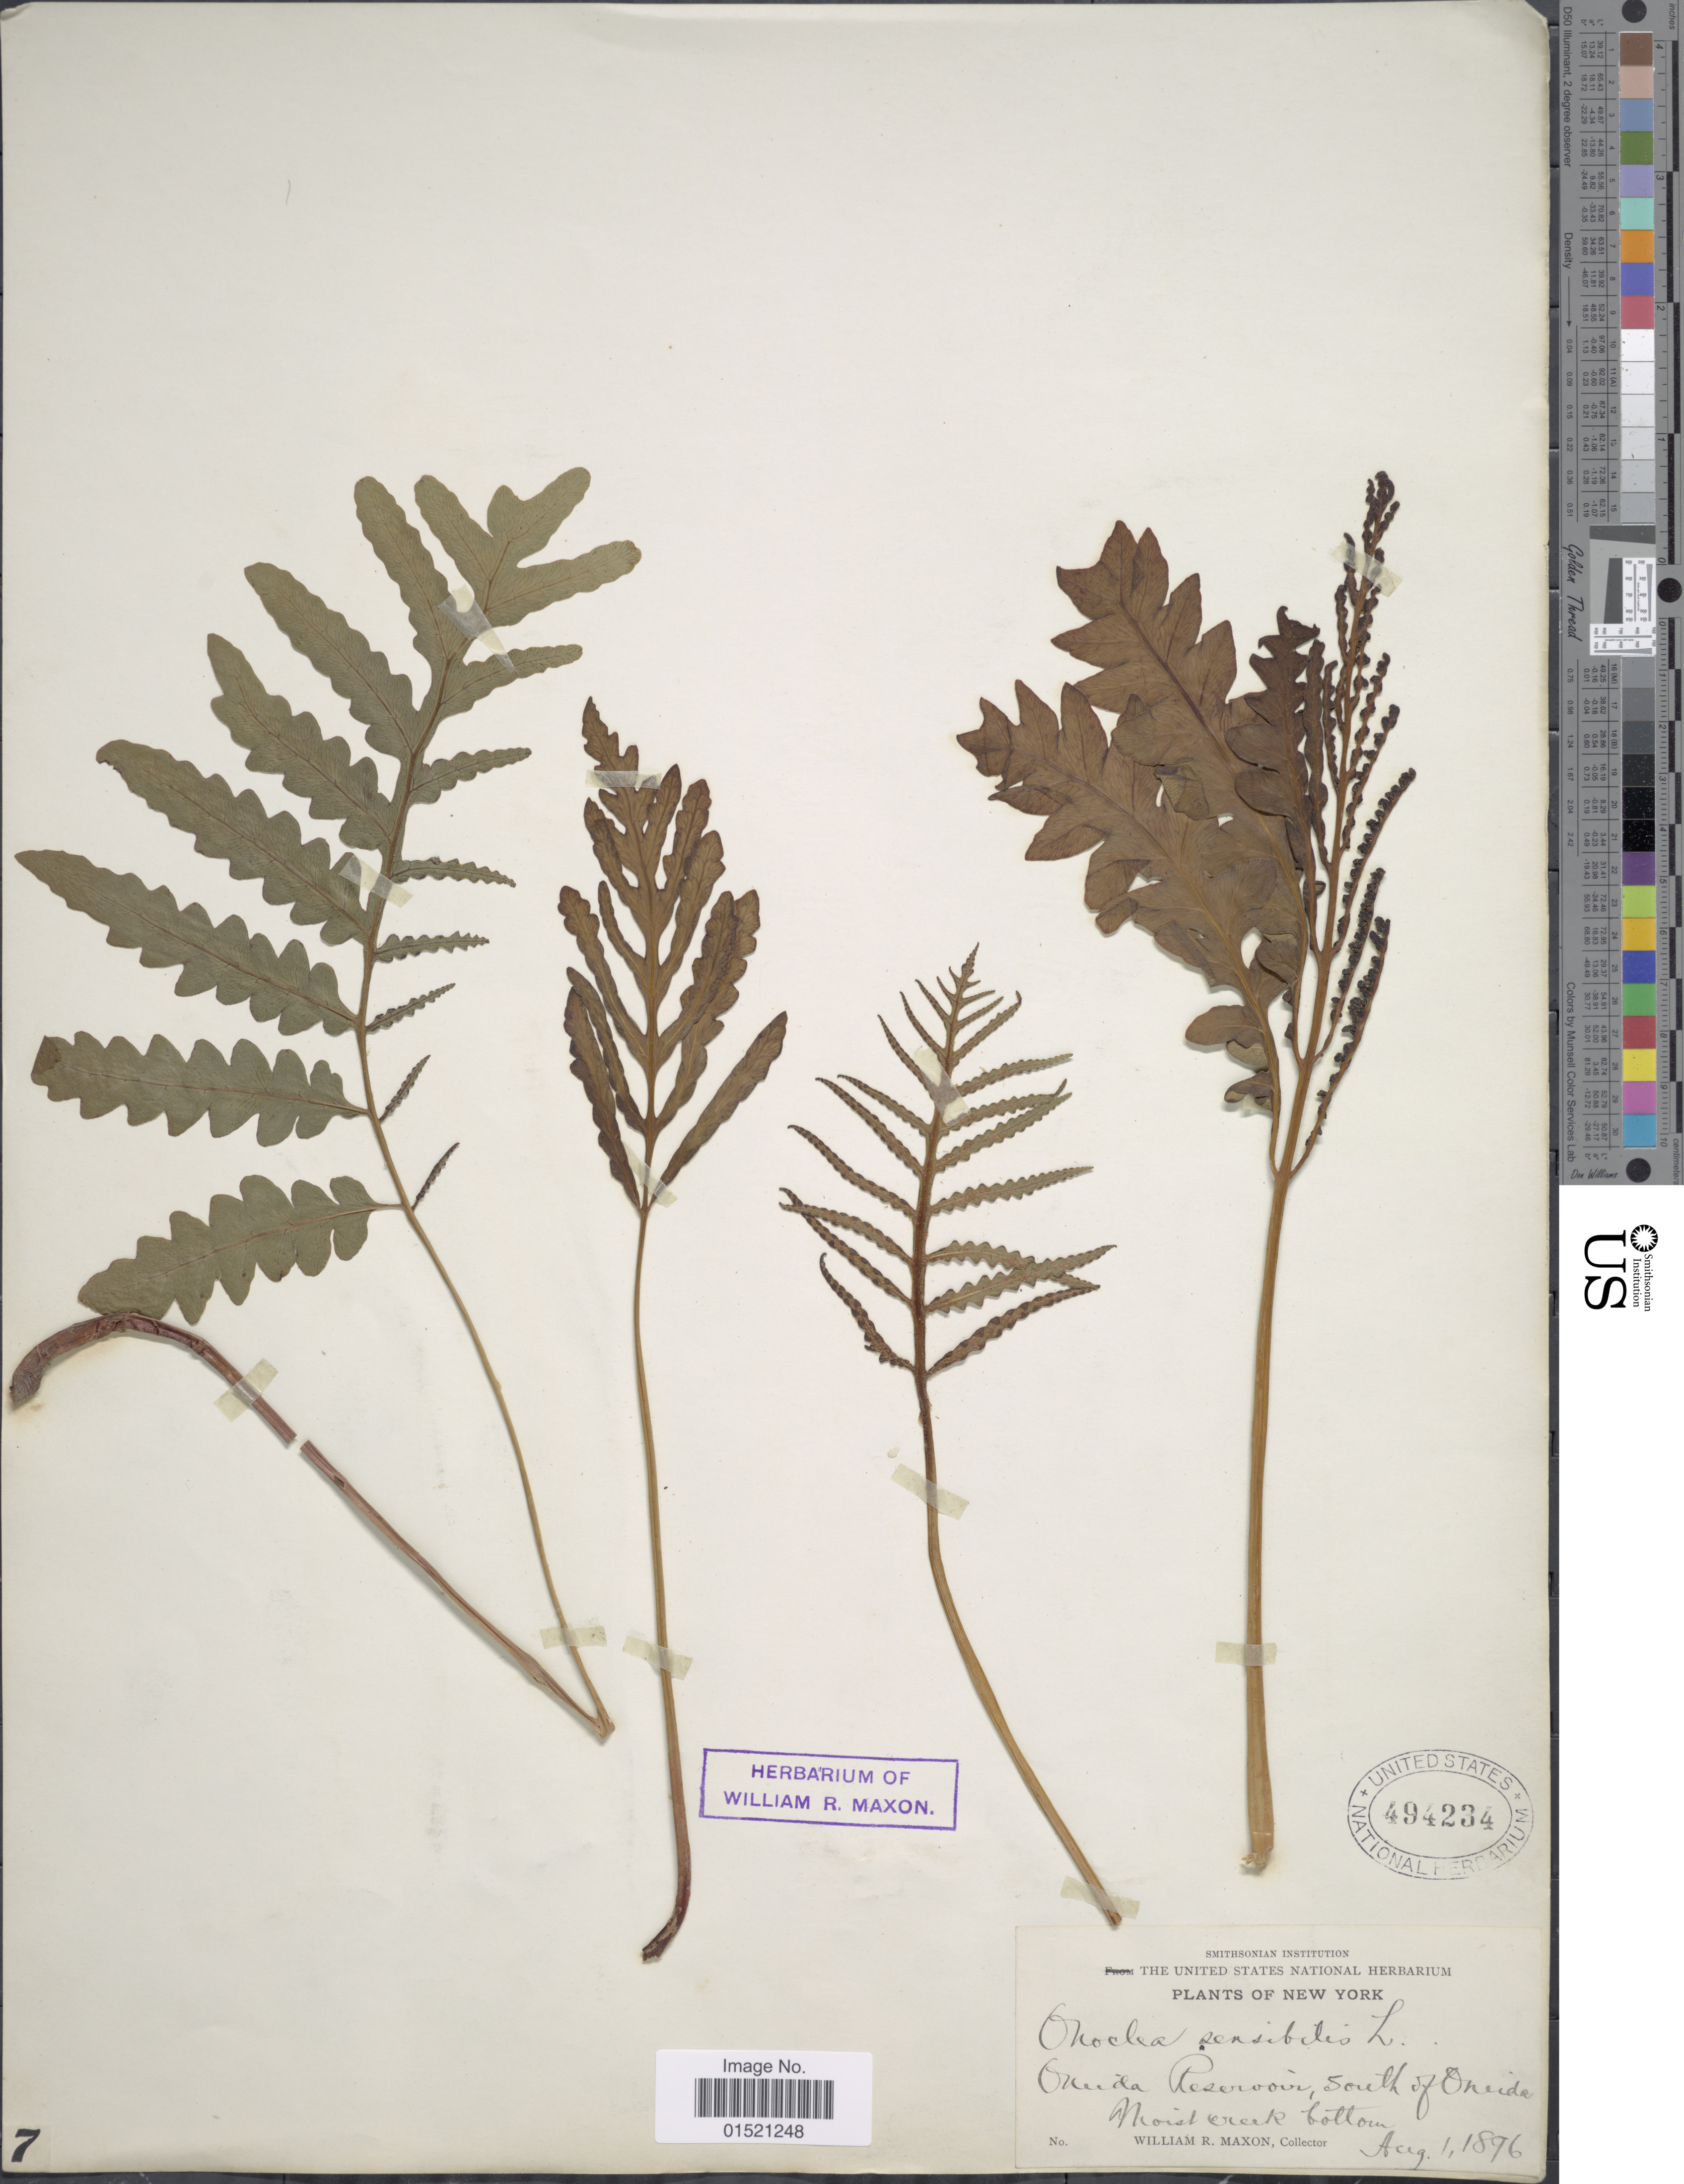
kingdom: Plantae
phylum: Tracheophyta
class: Polypodiopsida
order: Polypodiales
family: Onocleaceae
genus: Onoclea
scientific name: Onoclea sensibilis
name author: L.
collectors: W. R. Maxon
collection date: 1896-08-01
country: United States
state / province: New York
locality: Oneida Reservoir, south of Oneida, Moist Creek bottom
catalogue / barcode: US 494234